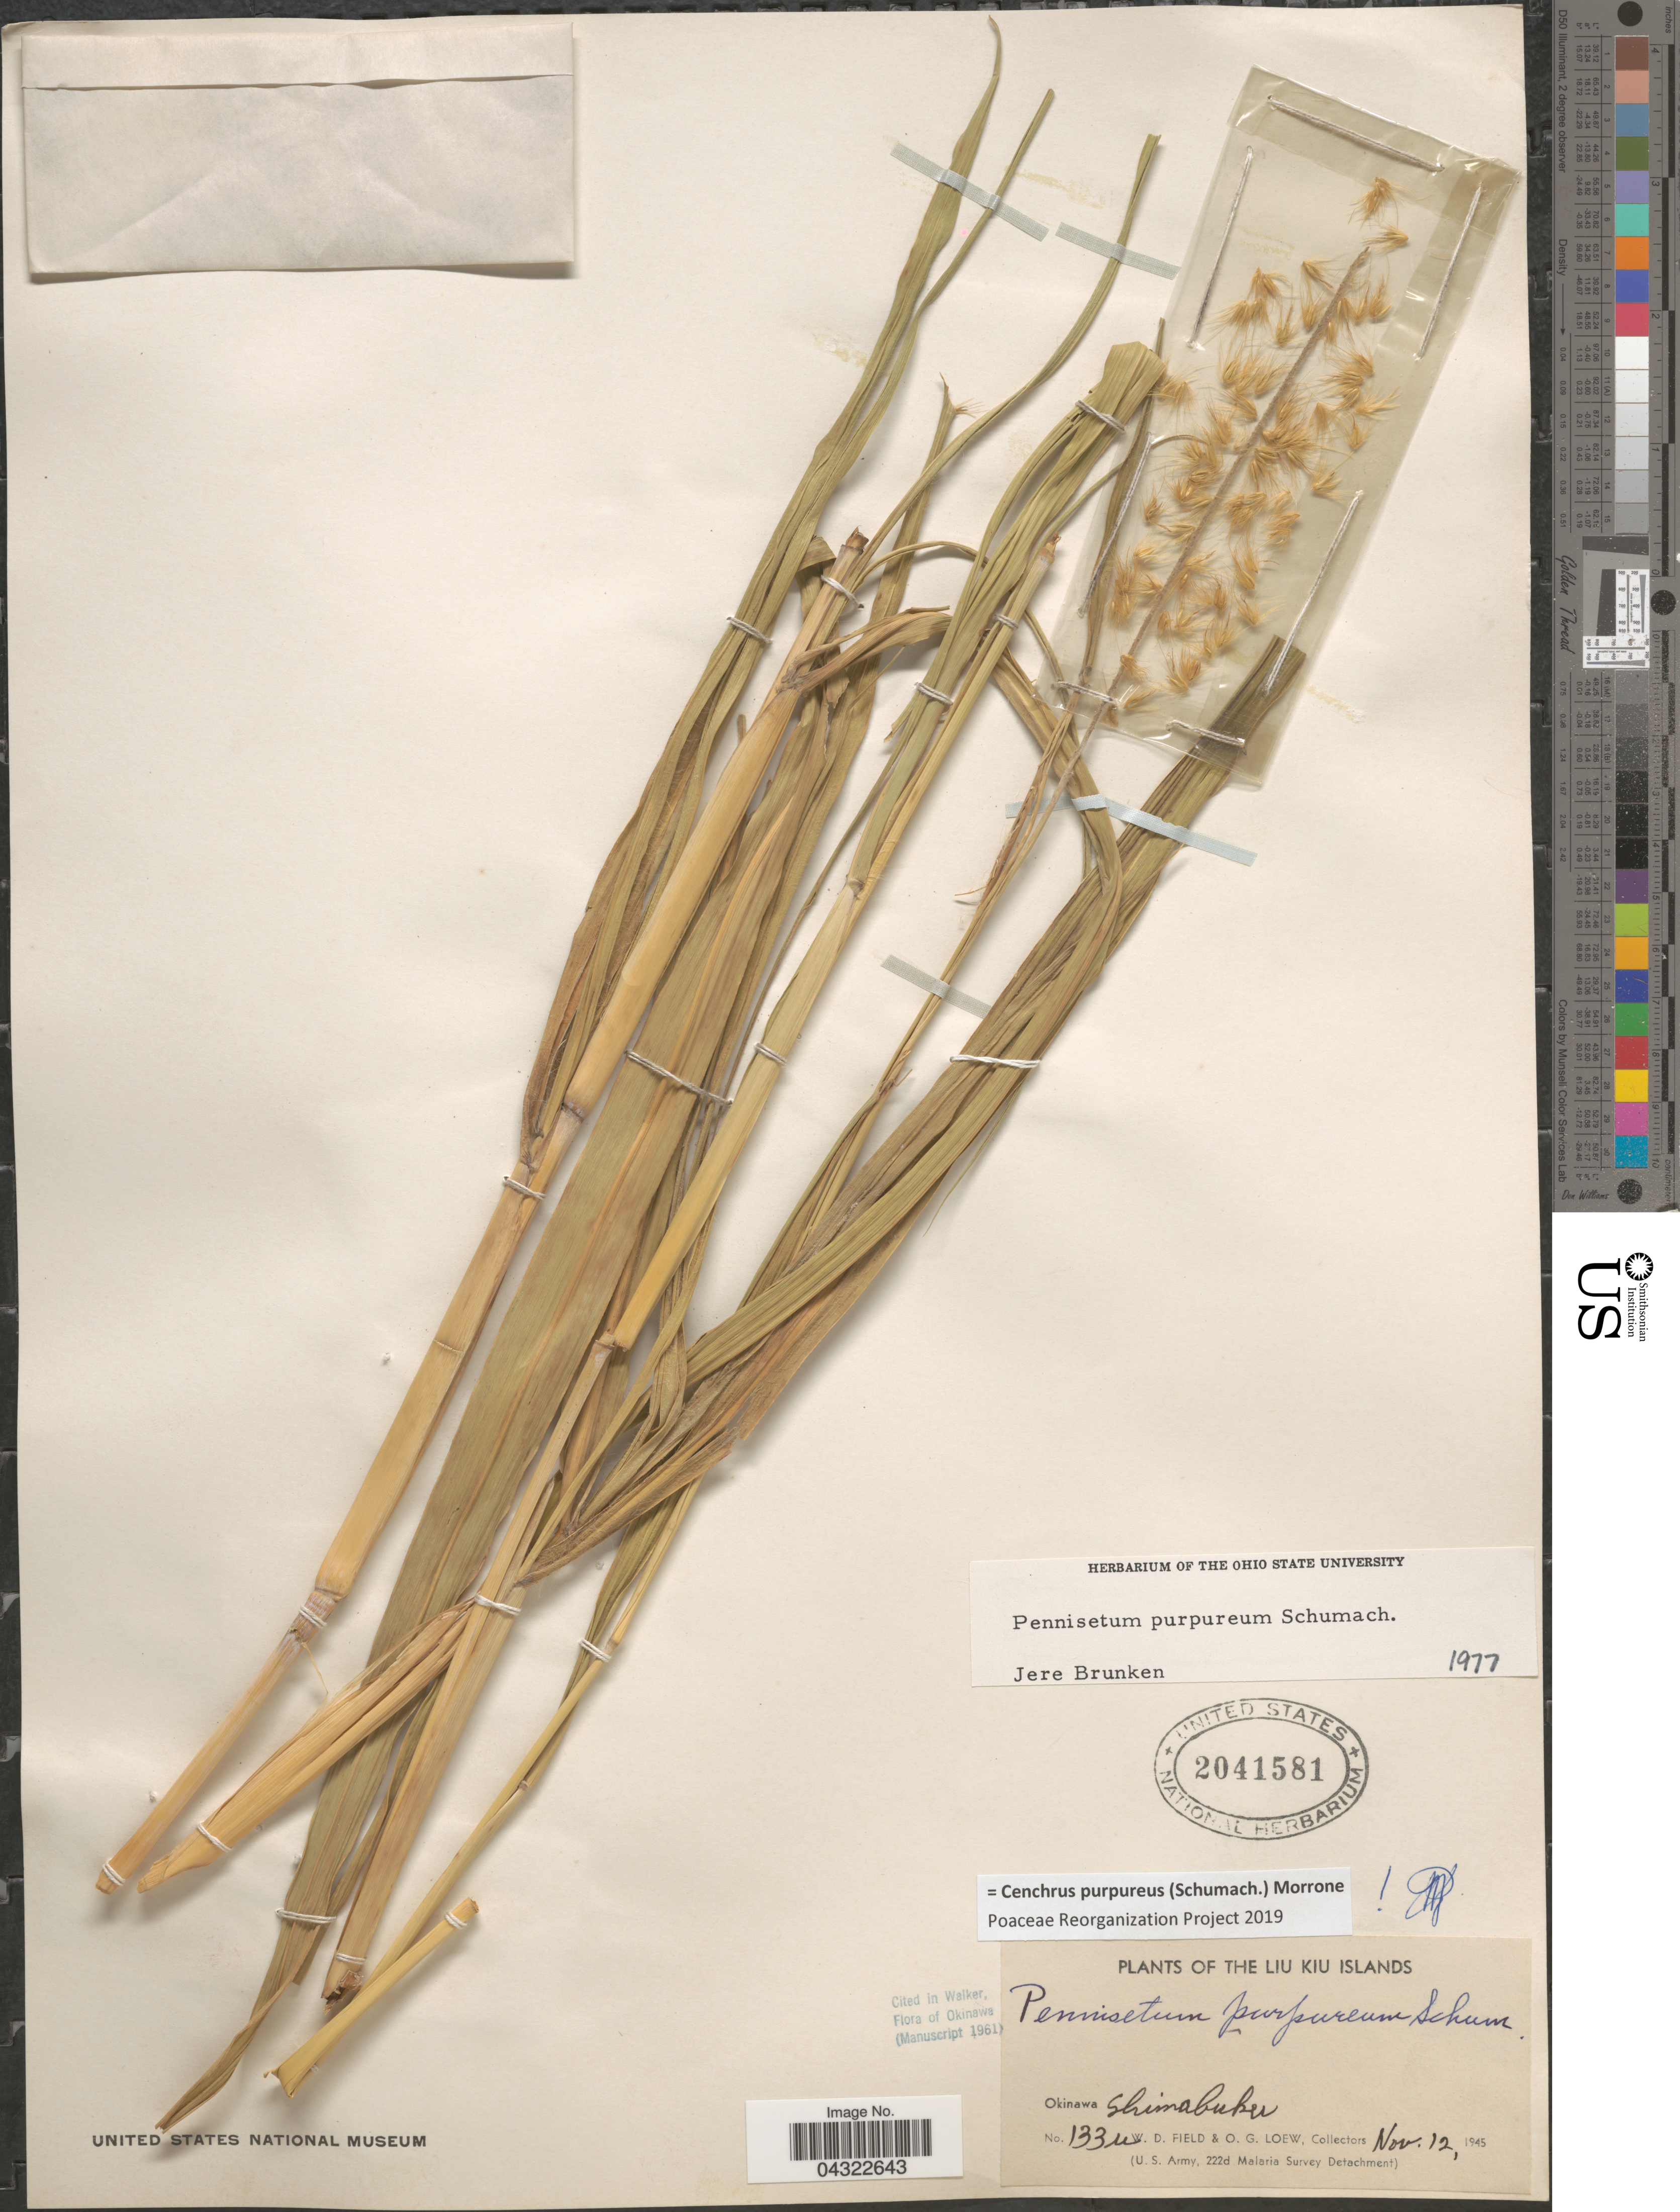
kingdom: Plantae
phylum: Tracheophyta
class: Liliopsida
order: Poales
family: Poaceae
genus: Cenchrus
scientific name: Cenchrus purpureus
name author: (Schumach.) Morrone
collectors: W. D. Field & O. G. Loew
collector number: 133u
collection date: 1945-11-12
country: Japan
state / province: Okinawa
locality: The Liu Kiu Islands. Okinawa Shimabuku. (U.S. Army, 222d Malaria Survey Detachment).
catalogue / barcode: US 2041581